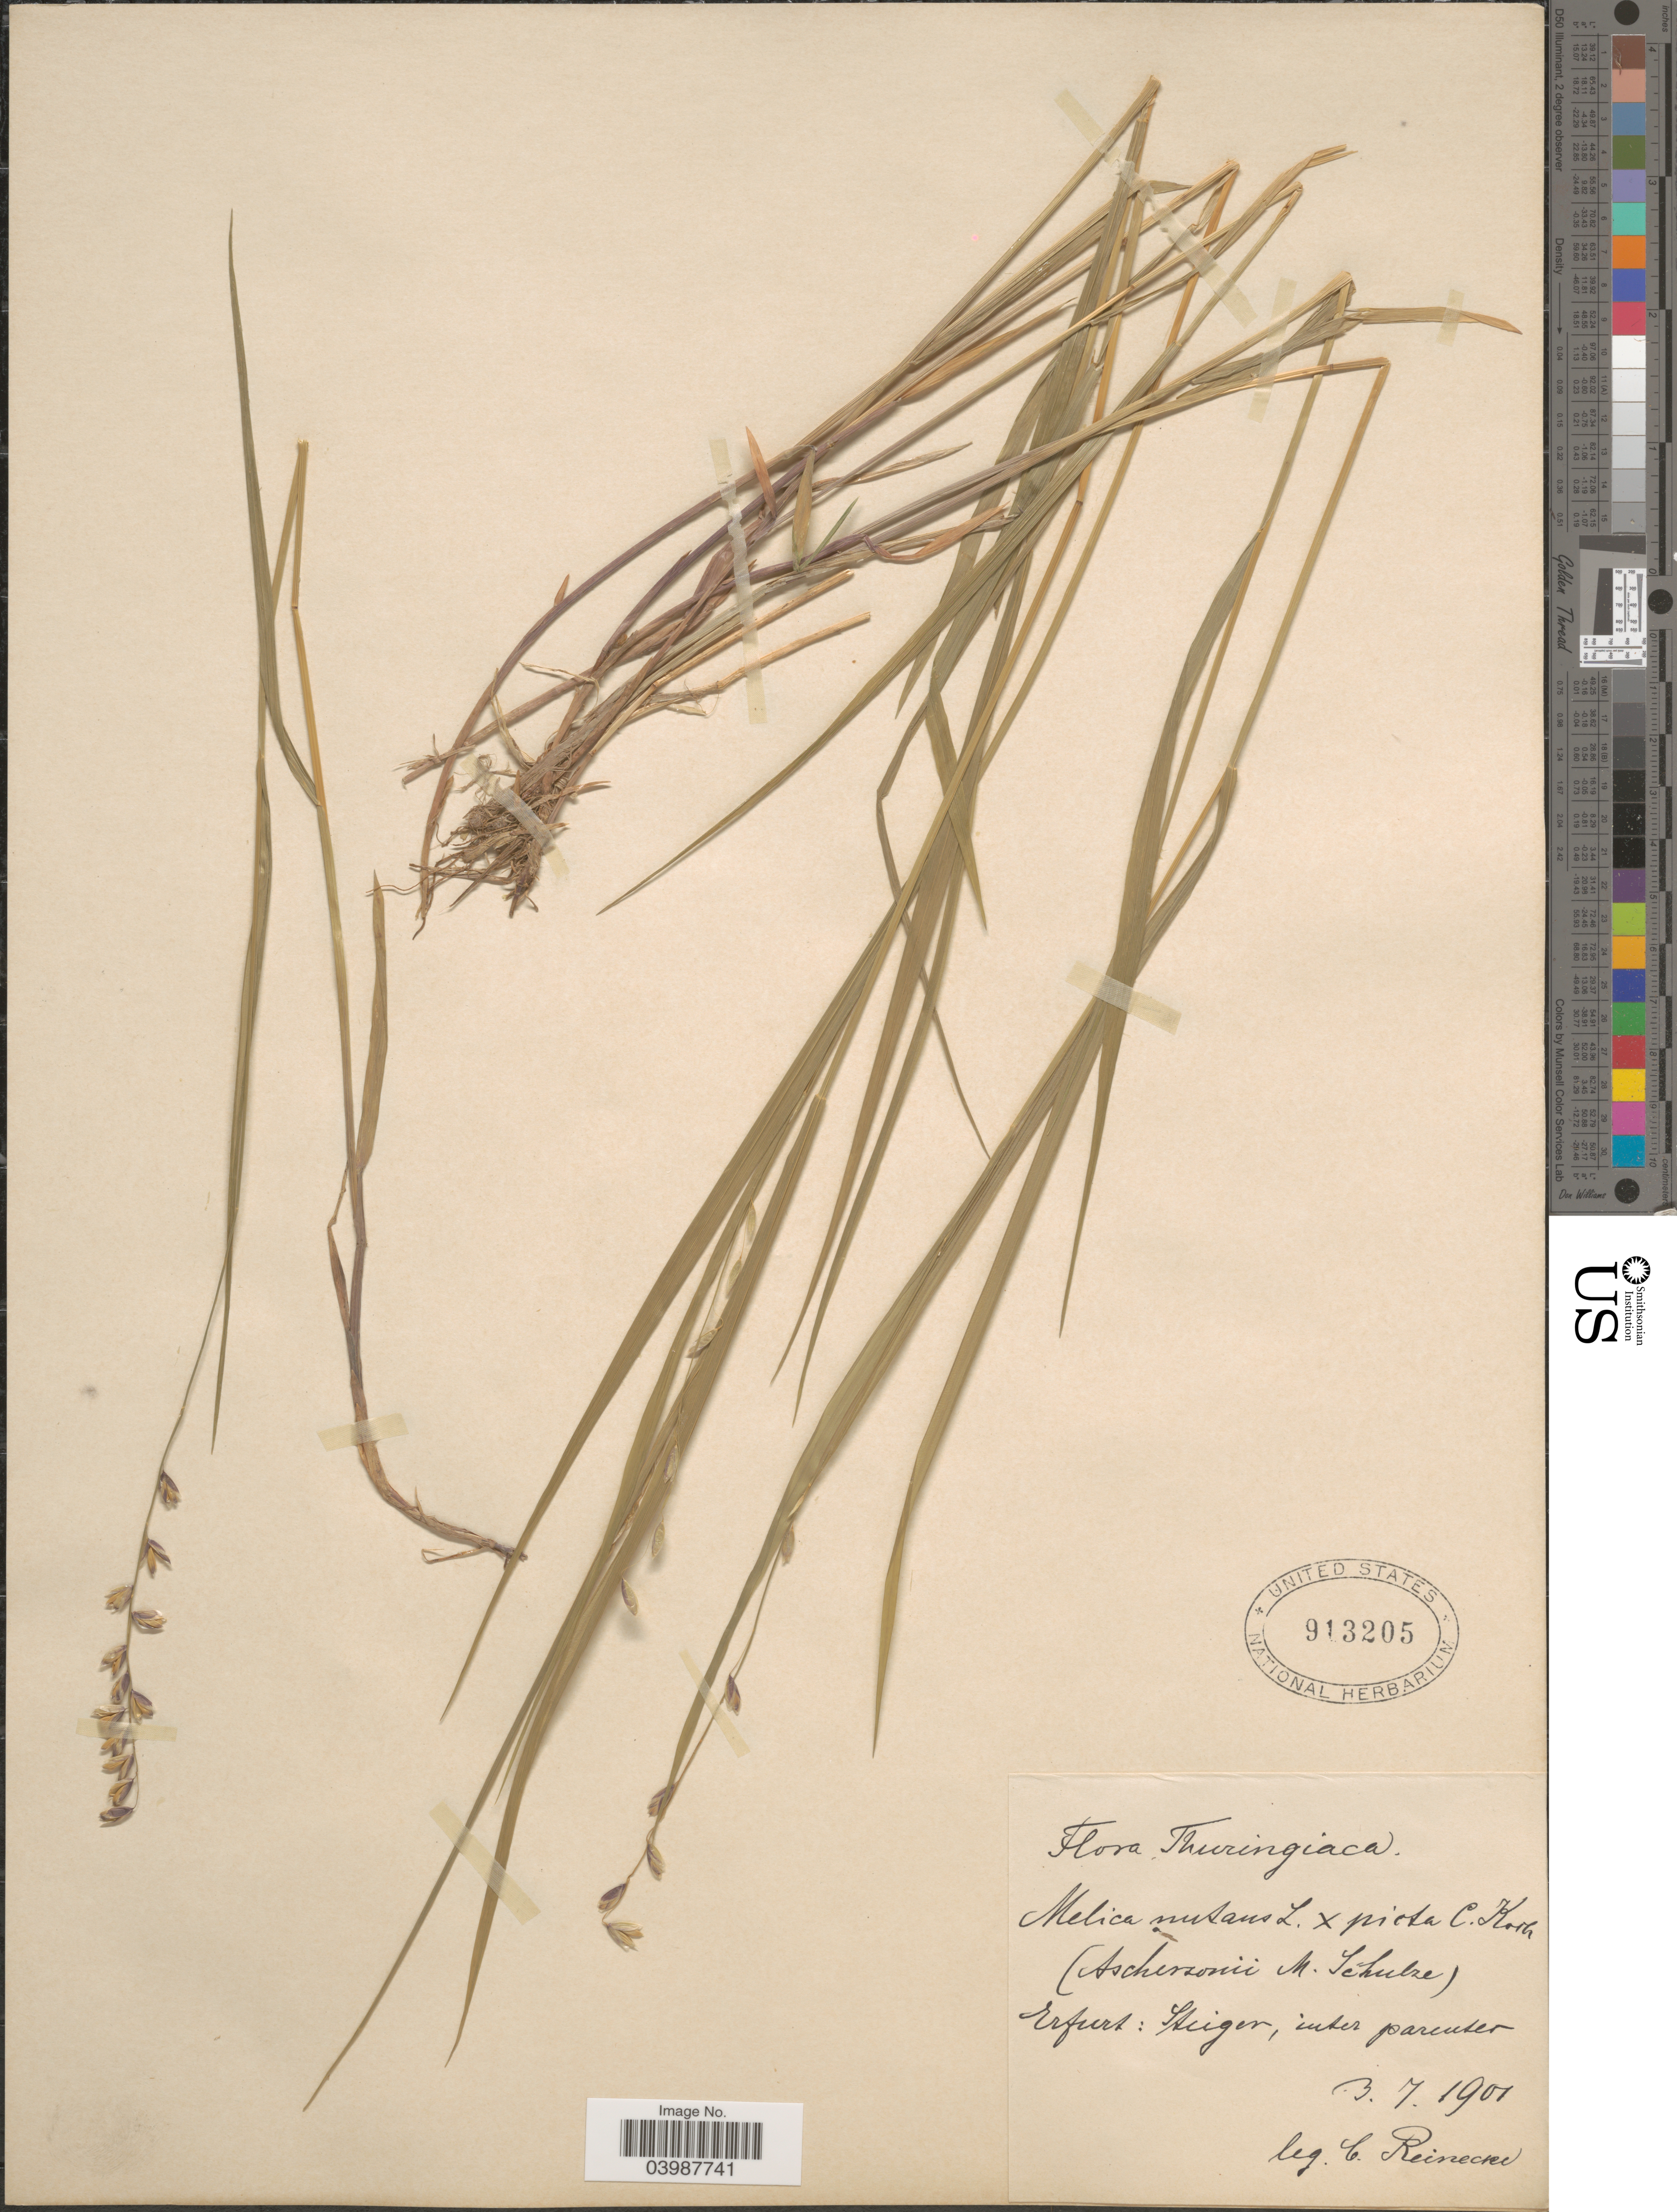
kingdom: Plantae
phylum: Tracheophyta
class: Liliopsida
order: Poales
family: Poaceae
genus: Melica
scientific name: Melica nutans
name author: L.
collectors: Christopher H. Reinecke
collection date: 1901-07-03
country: Germany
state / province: Thuringia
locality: Thuringiaca. Erfurt: Steiger.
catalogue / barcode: US 913205